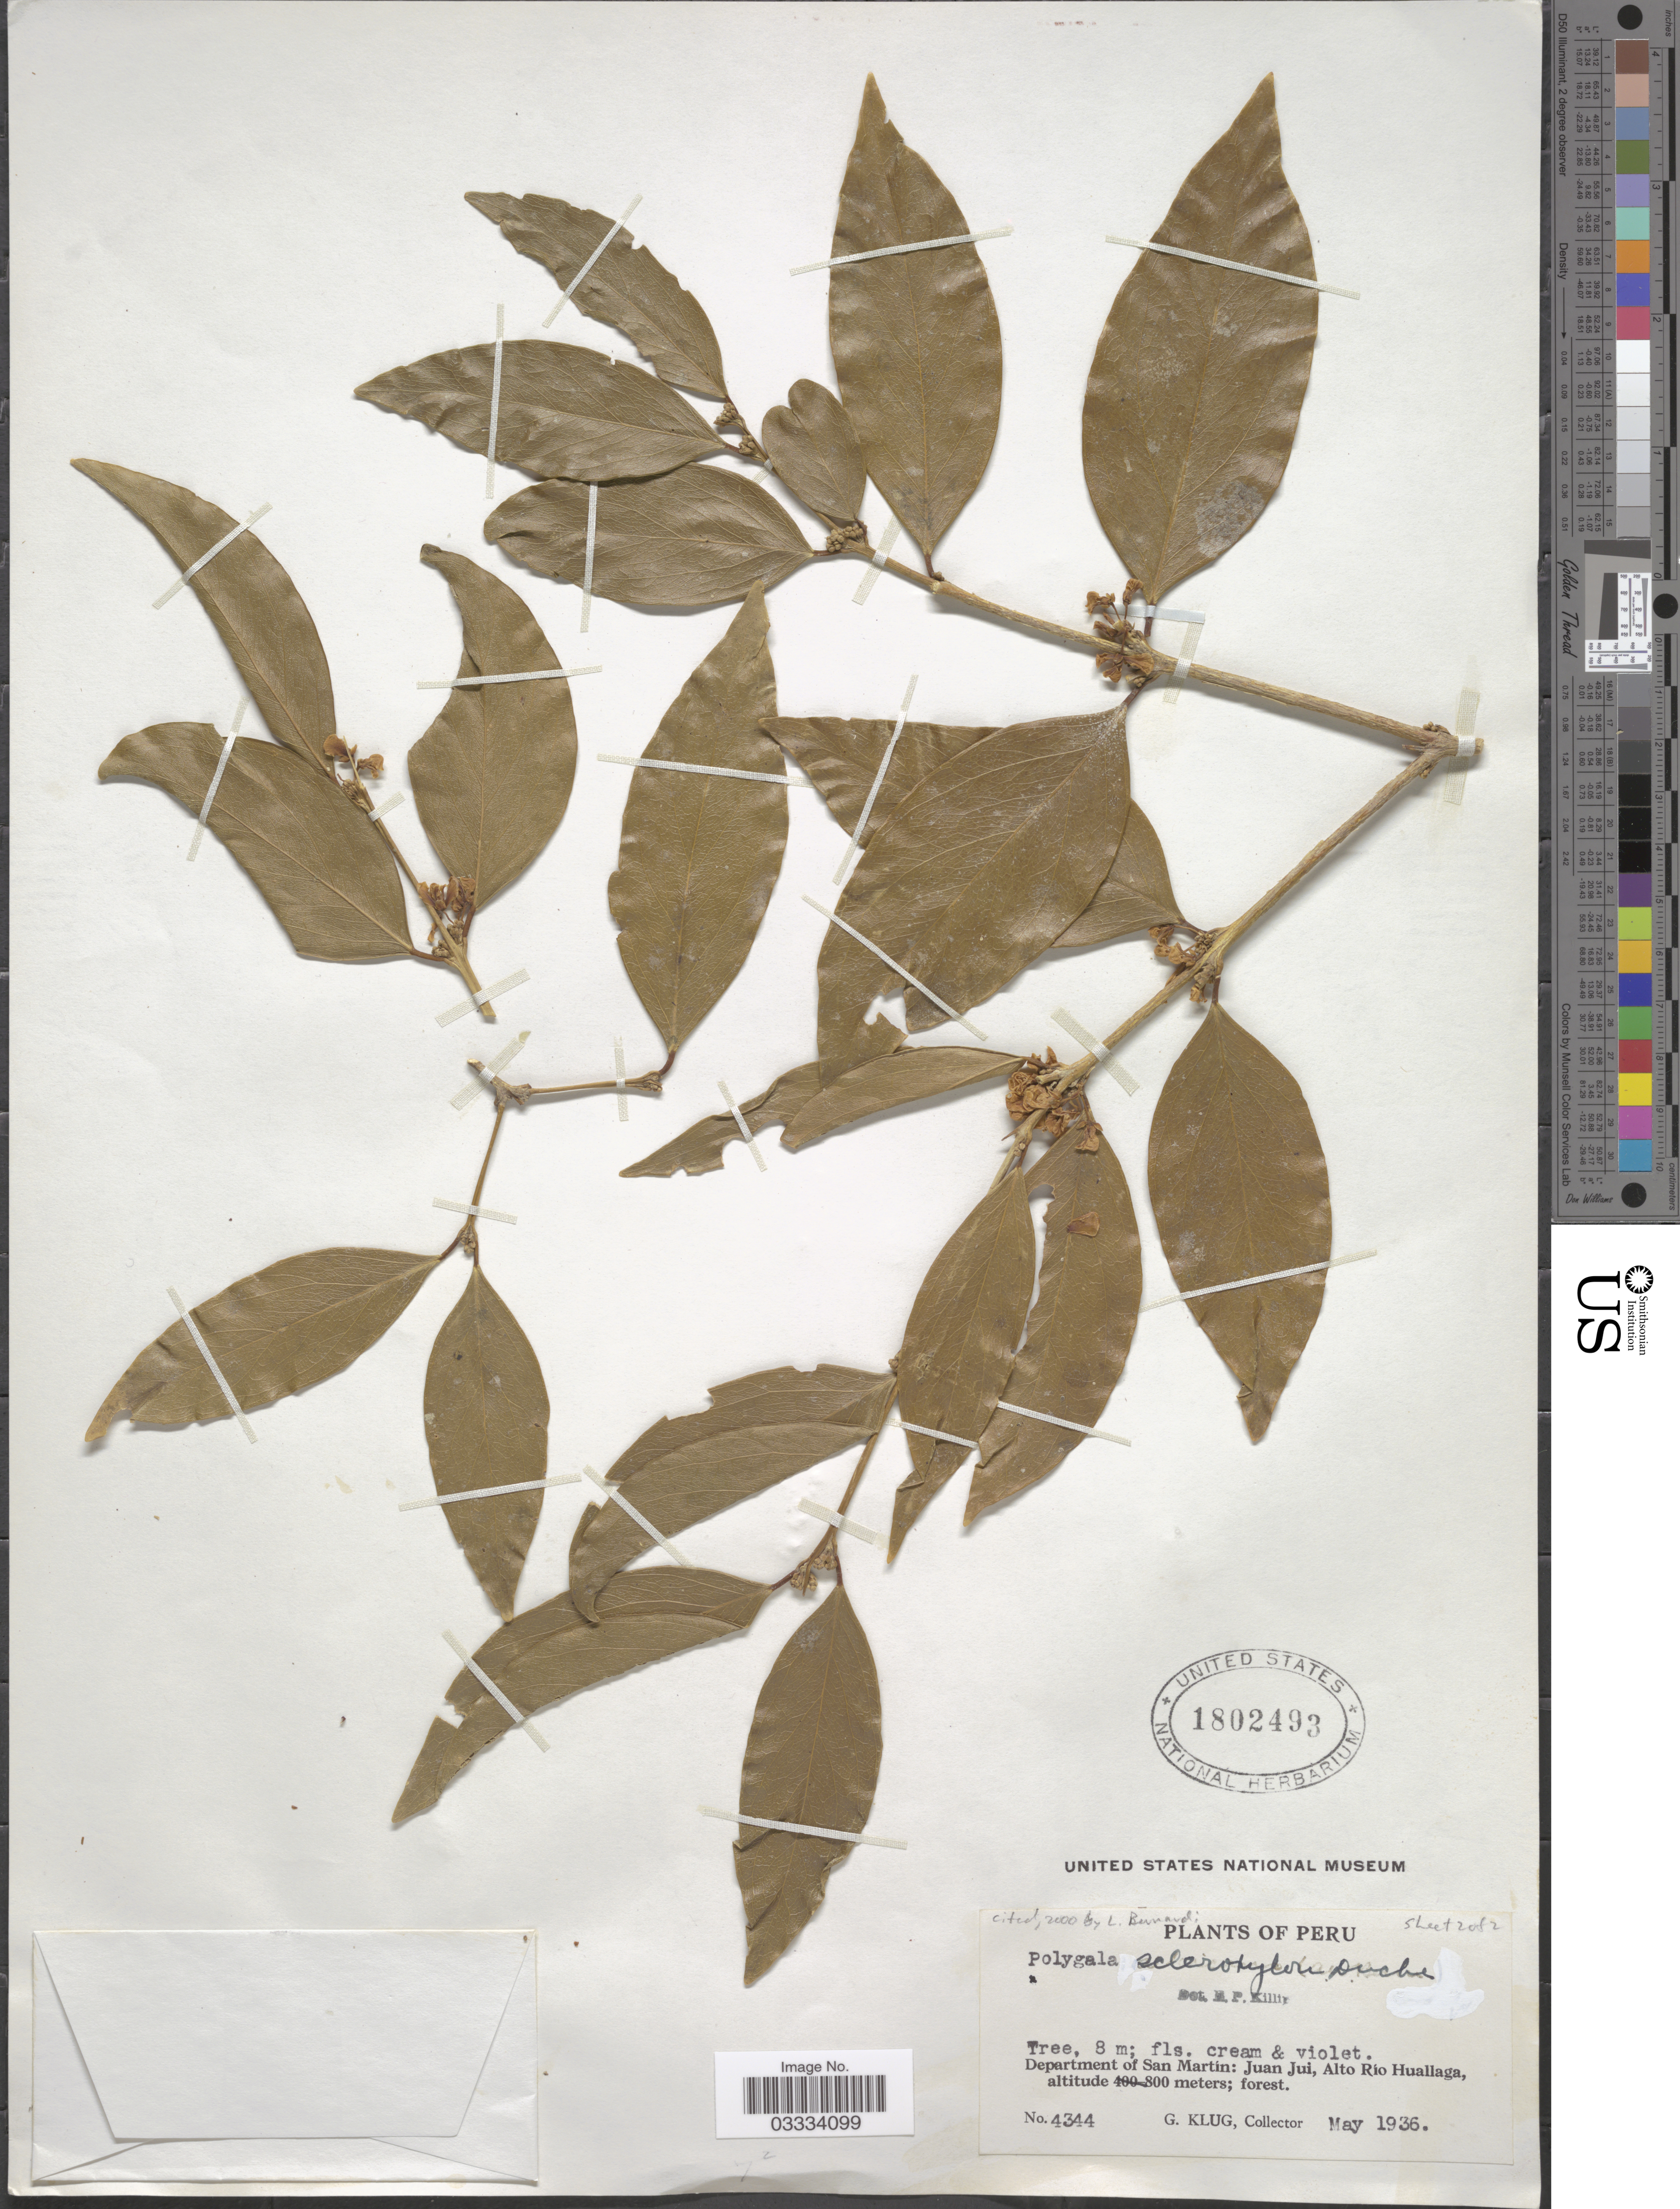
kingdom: Plantae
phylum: Tracheophyta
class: Magnoliopsida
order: Fabales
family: Polygalaceae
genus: Acanthocladus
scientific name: Acanthocladus scleroxylon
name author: (Ducke) B. Eriksen & B. Ståhl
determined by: Strong, Mark T., (BOT), Smithsonian Institution - National Museum of Natural History (UNITED STATES)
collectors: G. Klug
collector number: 4344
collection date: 1936-05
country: Peru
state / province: San Martín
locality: Department of San Martín: Juan Jui, Alto Río Huallaga.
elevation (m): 800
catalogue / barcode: US 1802493